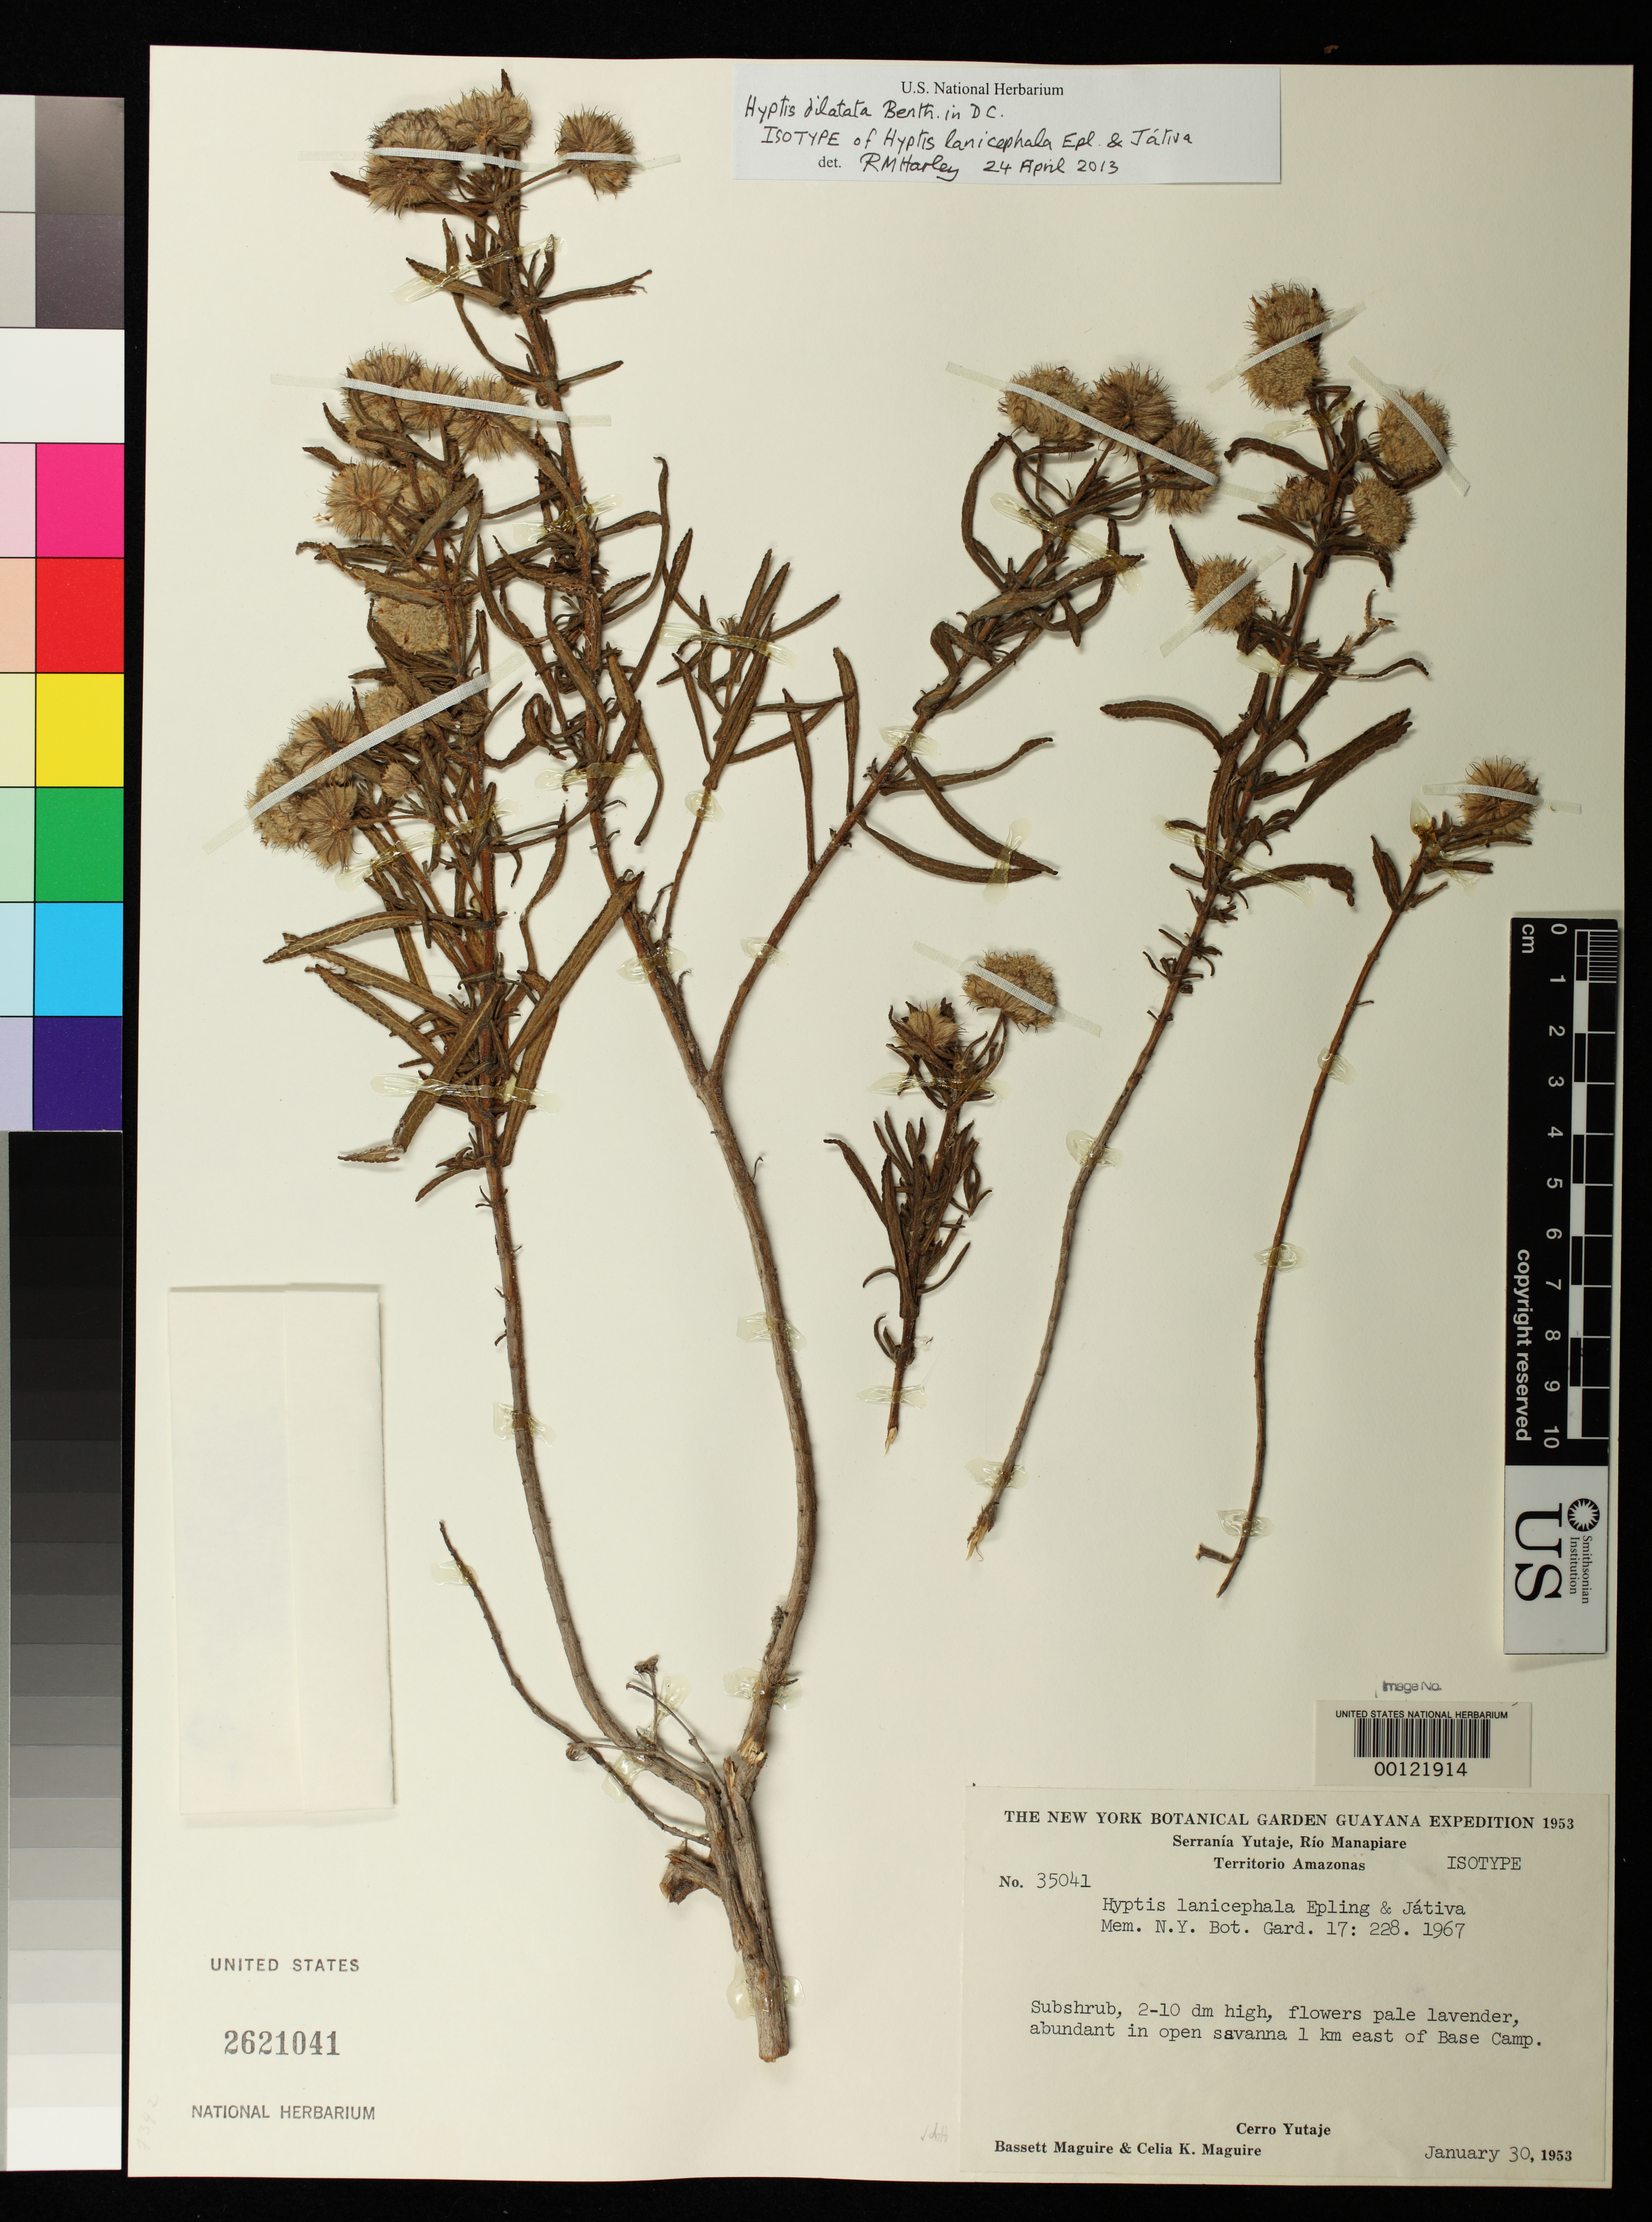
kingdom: Plantae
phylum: Tracheophyta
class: Magnoliopsida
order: Lamiales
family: Lamiaceae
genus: Hyptis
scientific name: Hyptis lanicephala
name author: Epling & Játiva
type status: Isotype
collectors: B. Maguire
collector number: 35041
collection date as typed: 30 Jan 1953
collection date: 1953-01-30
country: Venezuela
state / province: Amazonas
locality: Serrania Yutaje, Rio Manapiari, Cerro Yutaje.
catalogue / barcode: US 2621041